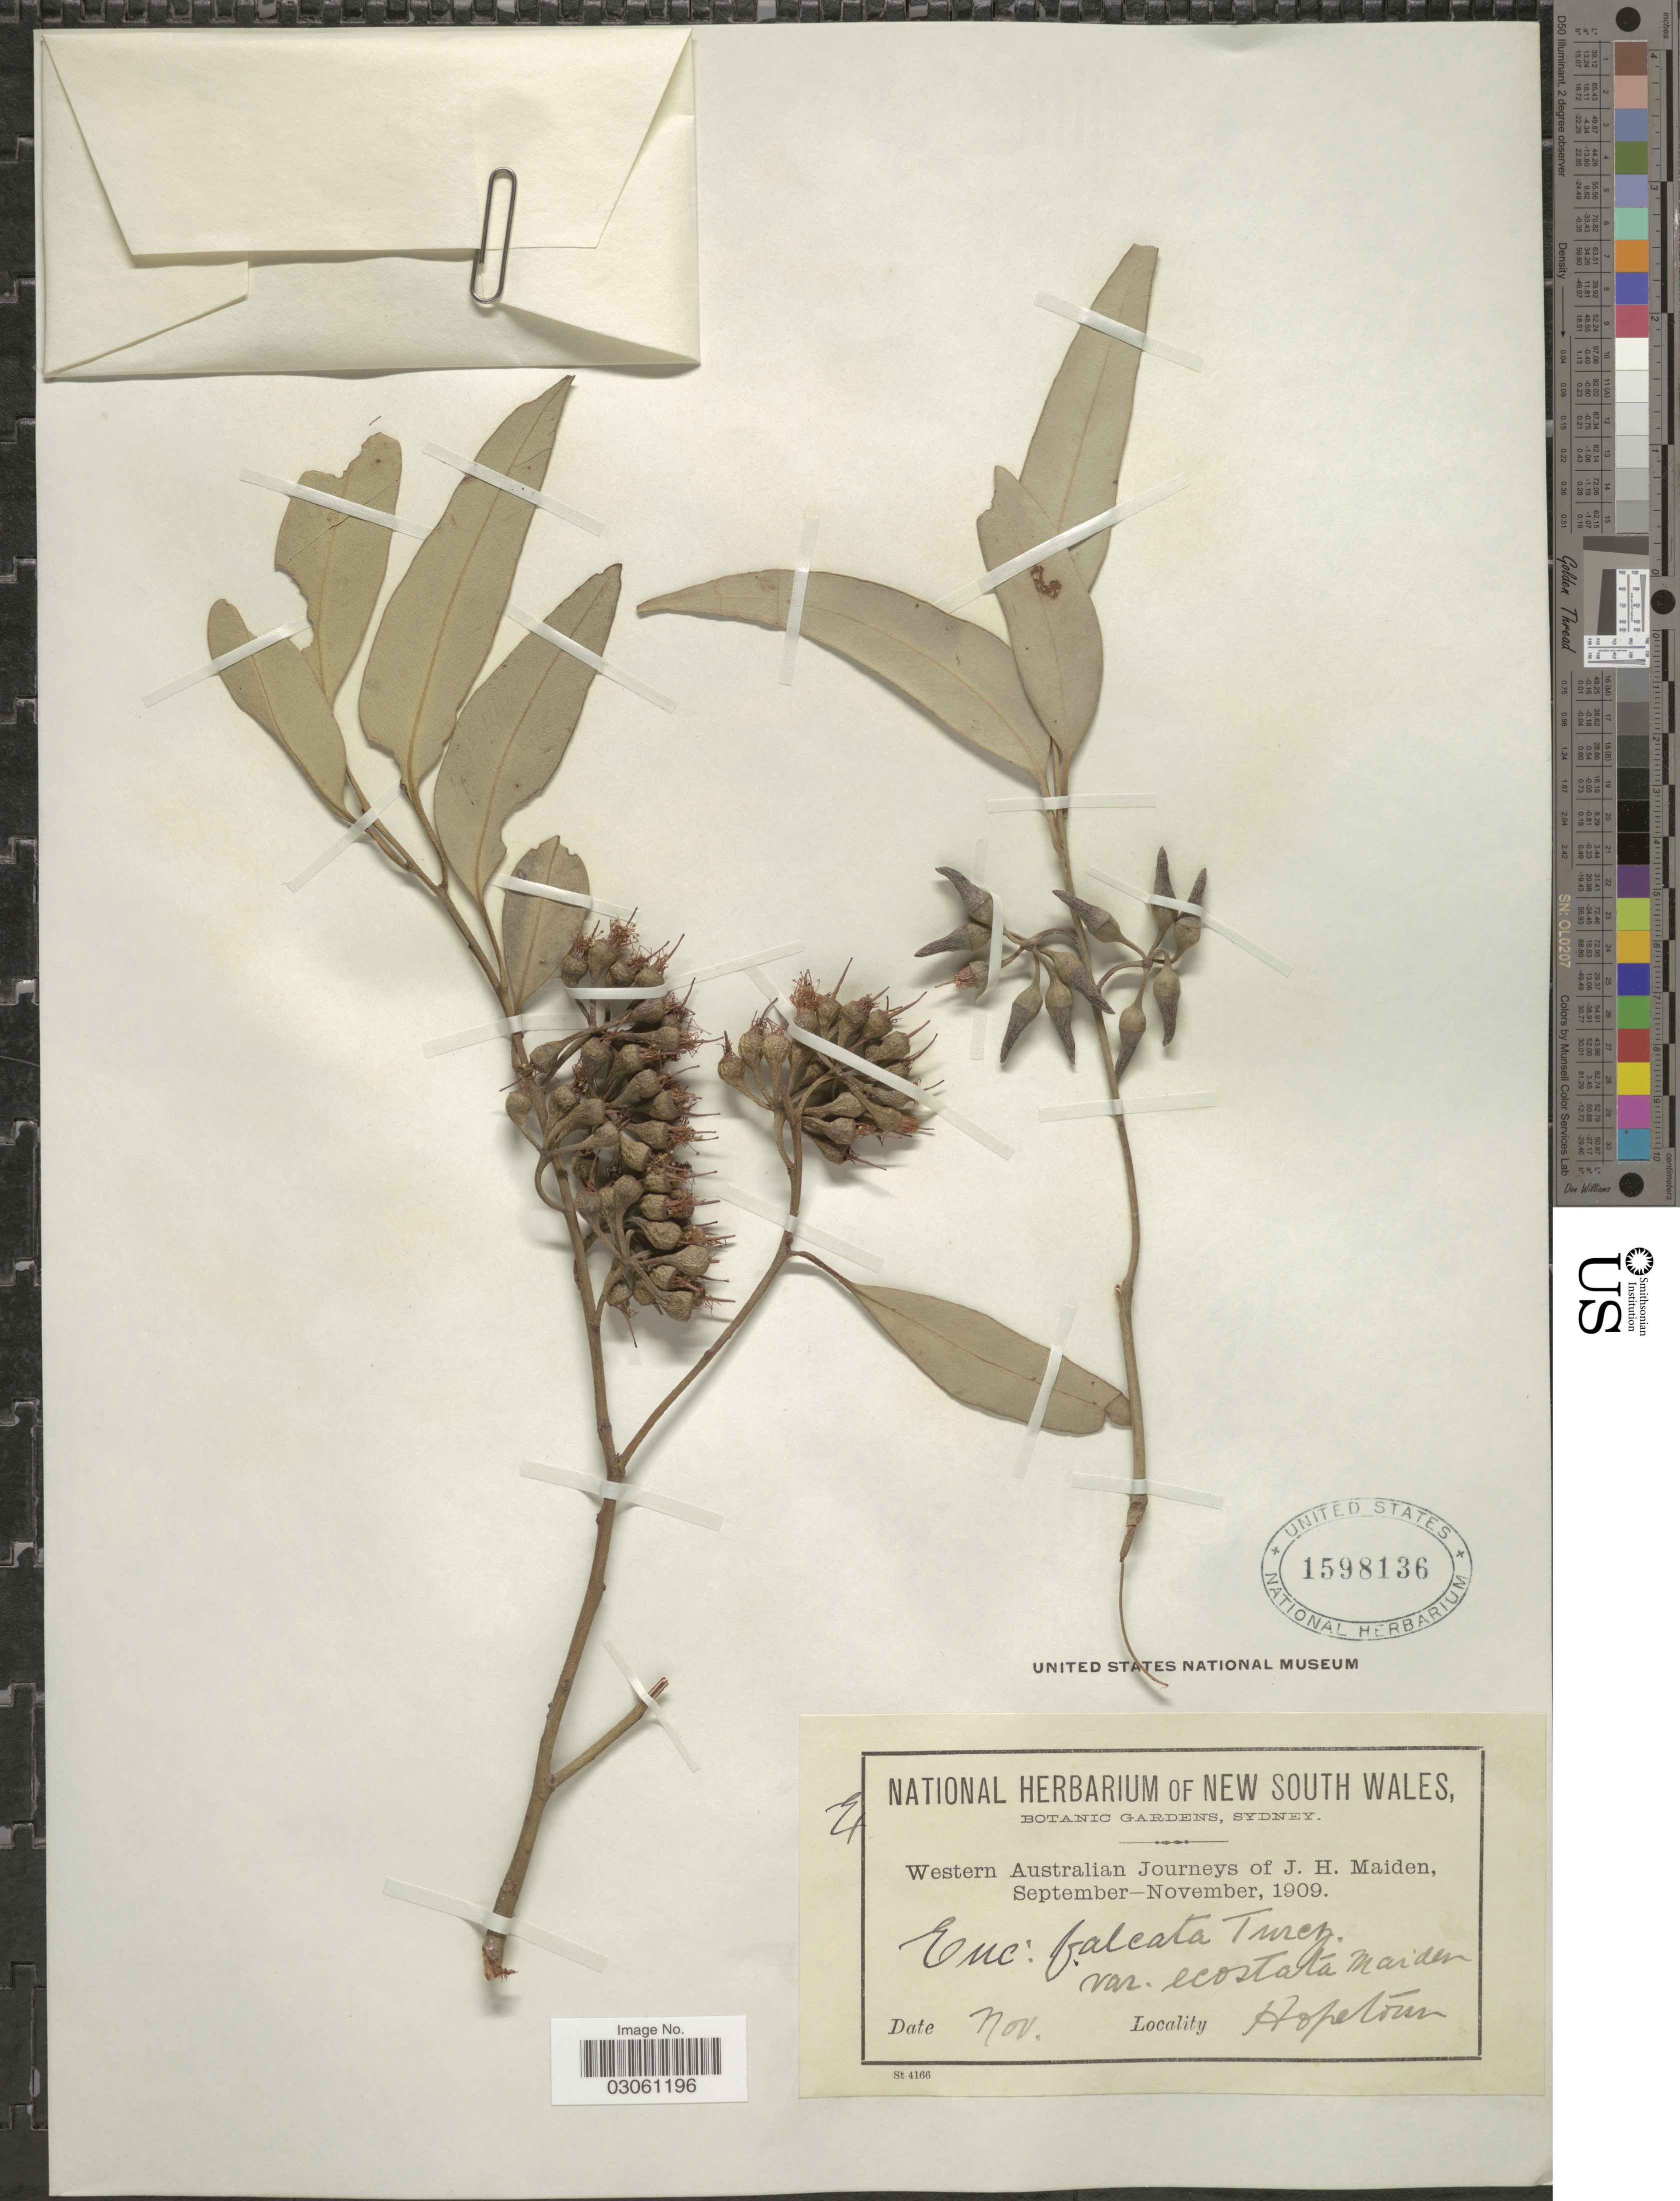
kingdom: Plantae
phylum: Tracheophyta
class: Magnoliopsida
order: Myrtales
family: Myrtaceae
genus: Eucalyptus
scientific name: Eucalyptus falcata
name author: Turcz.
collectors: J. Maiden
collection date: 1909-11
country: Australia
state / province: Western Australia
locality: Hopetoun.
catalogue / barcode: US 1598136